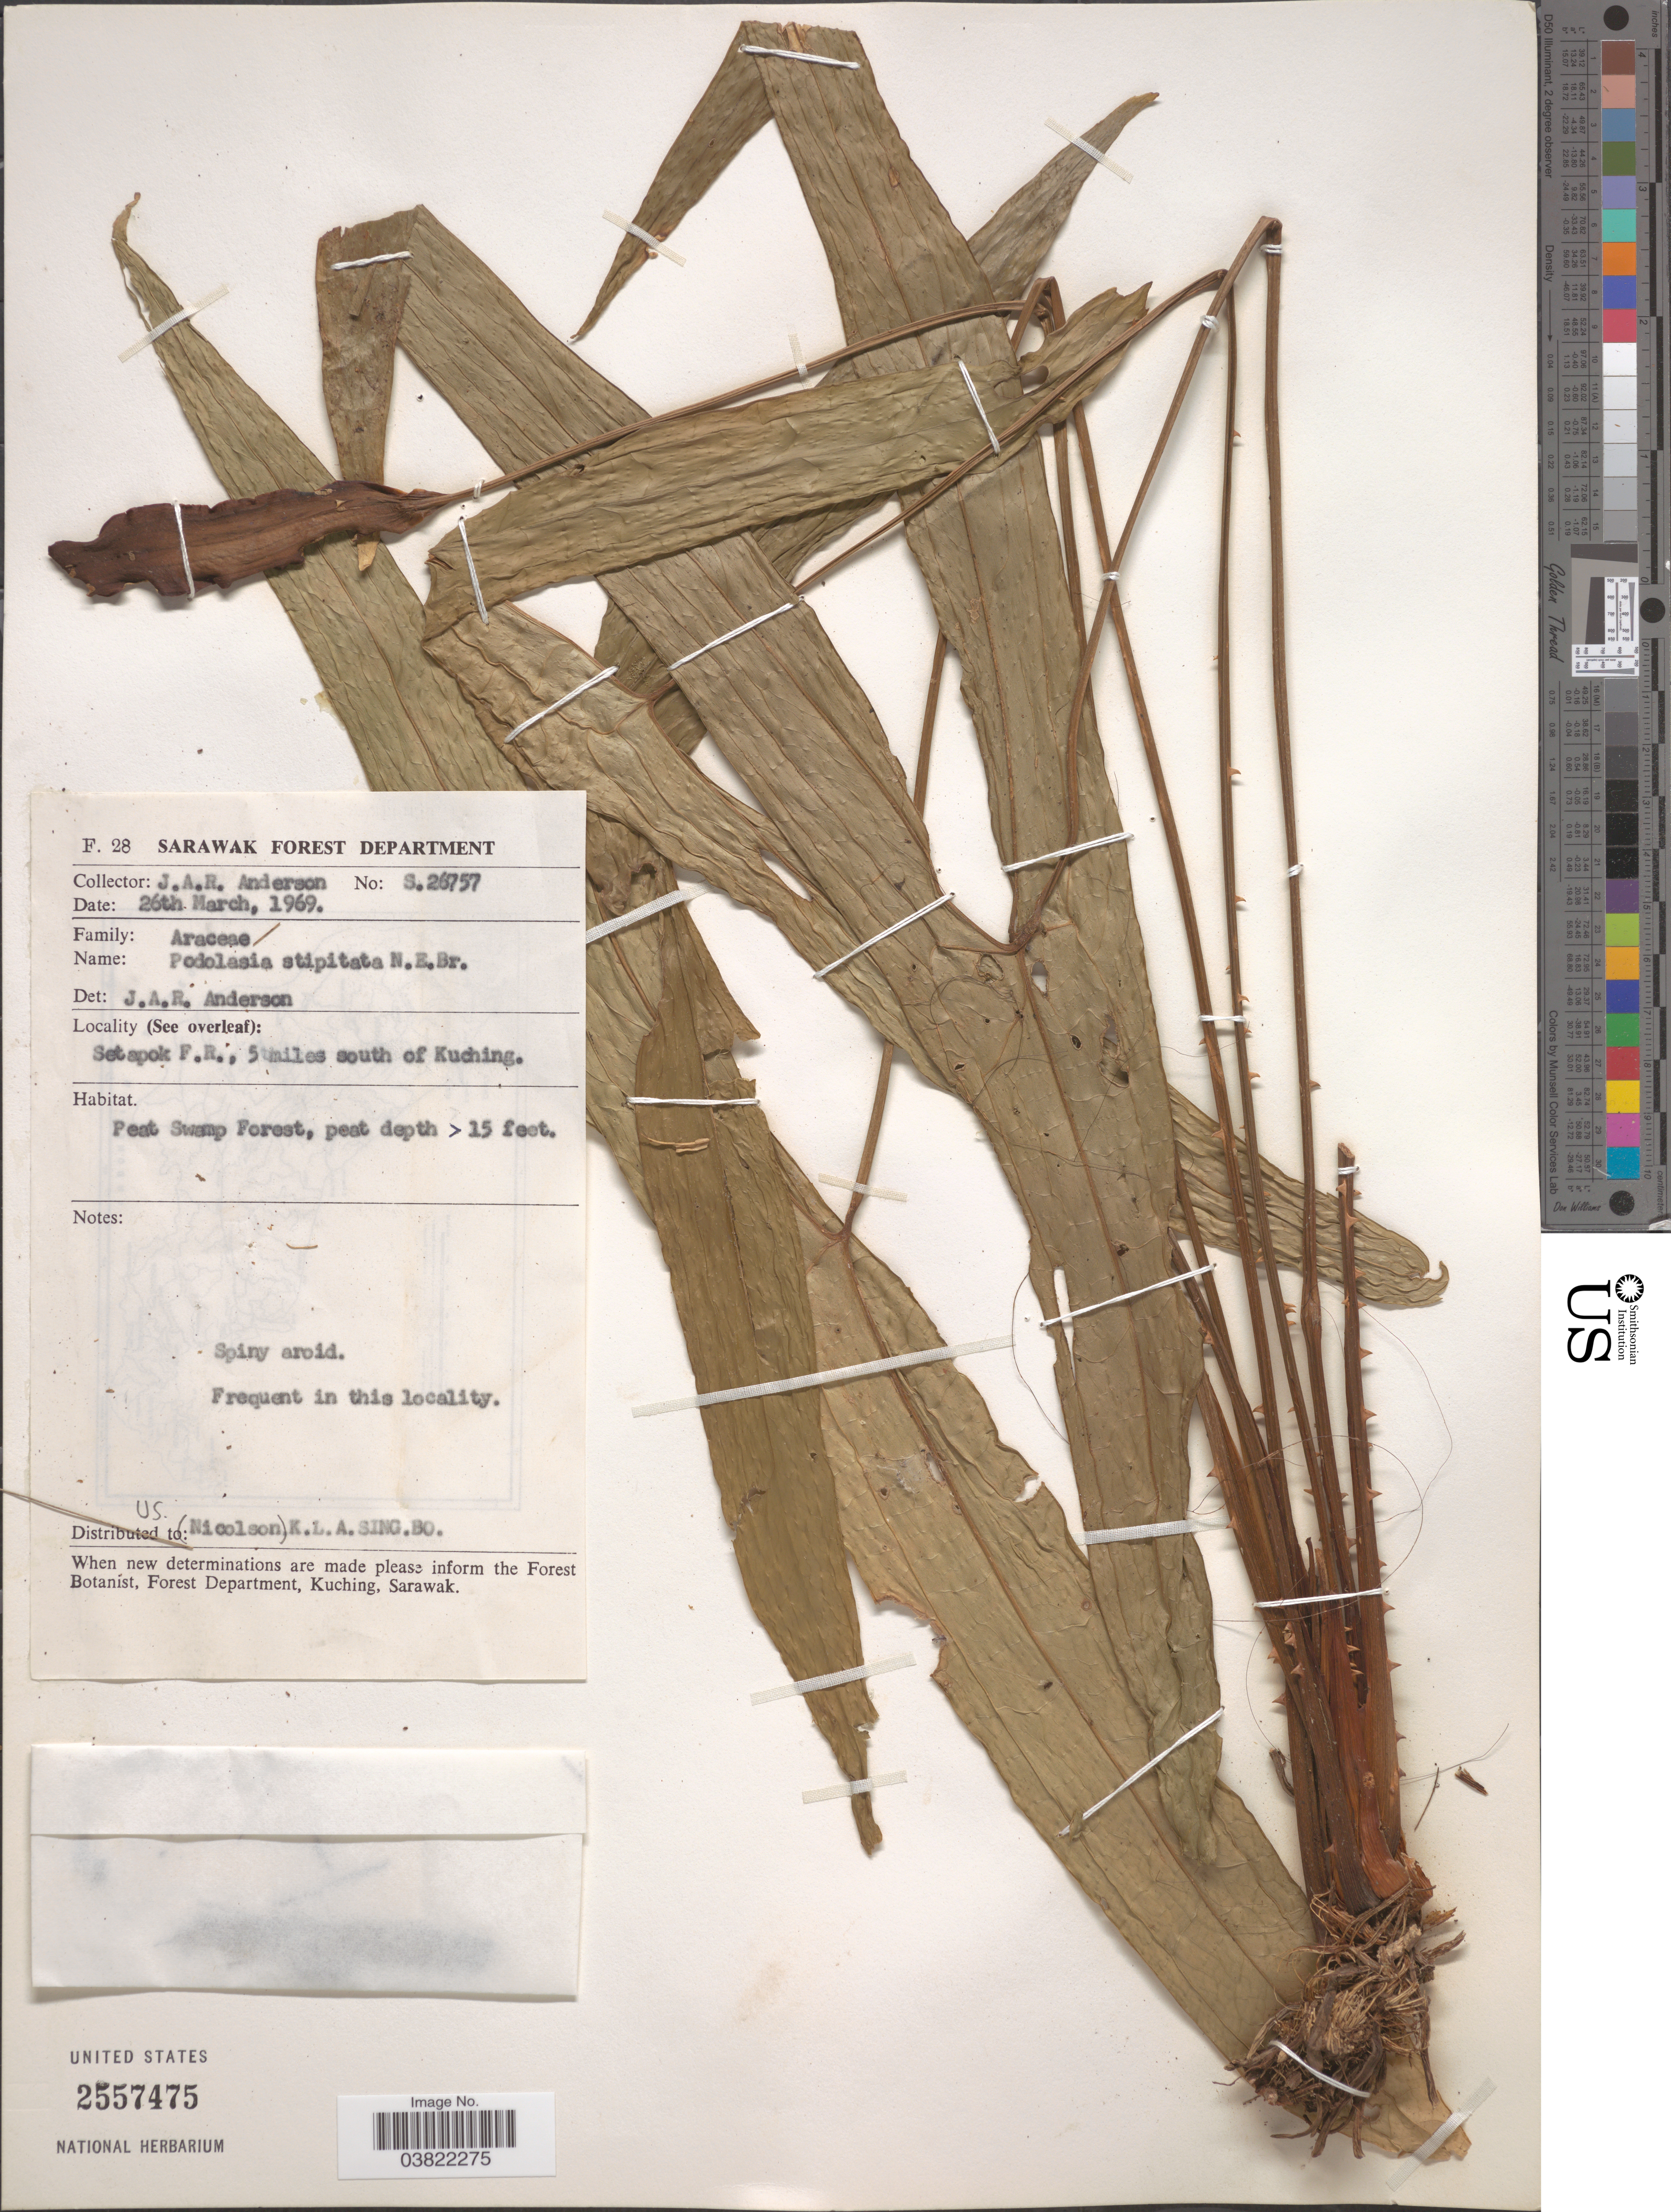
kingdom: Plantae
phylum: Tracheophyta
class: Liliopsida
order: Alismatales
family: Araceae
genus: Podolasia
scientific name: Podolasia stipitata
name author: N.E. Br.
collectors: J. A. R. Anderson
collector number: S 26757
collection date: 1969-03-26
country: Malaysia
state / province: Sarawak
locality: Setapok F.R., 5 miles south of Kuching.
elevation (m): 5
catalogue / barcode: US 2557475